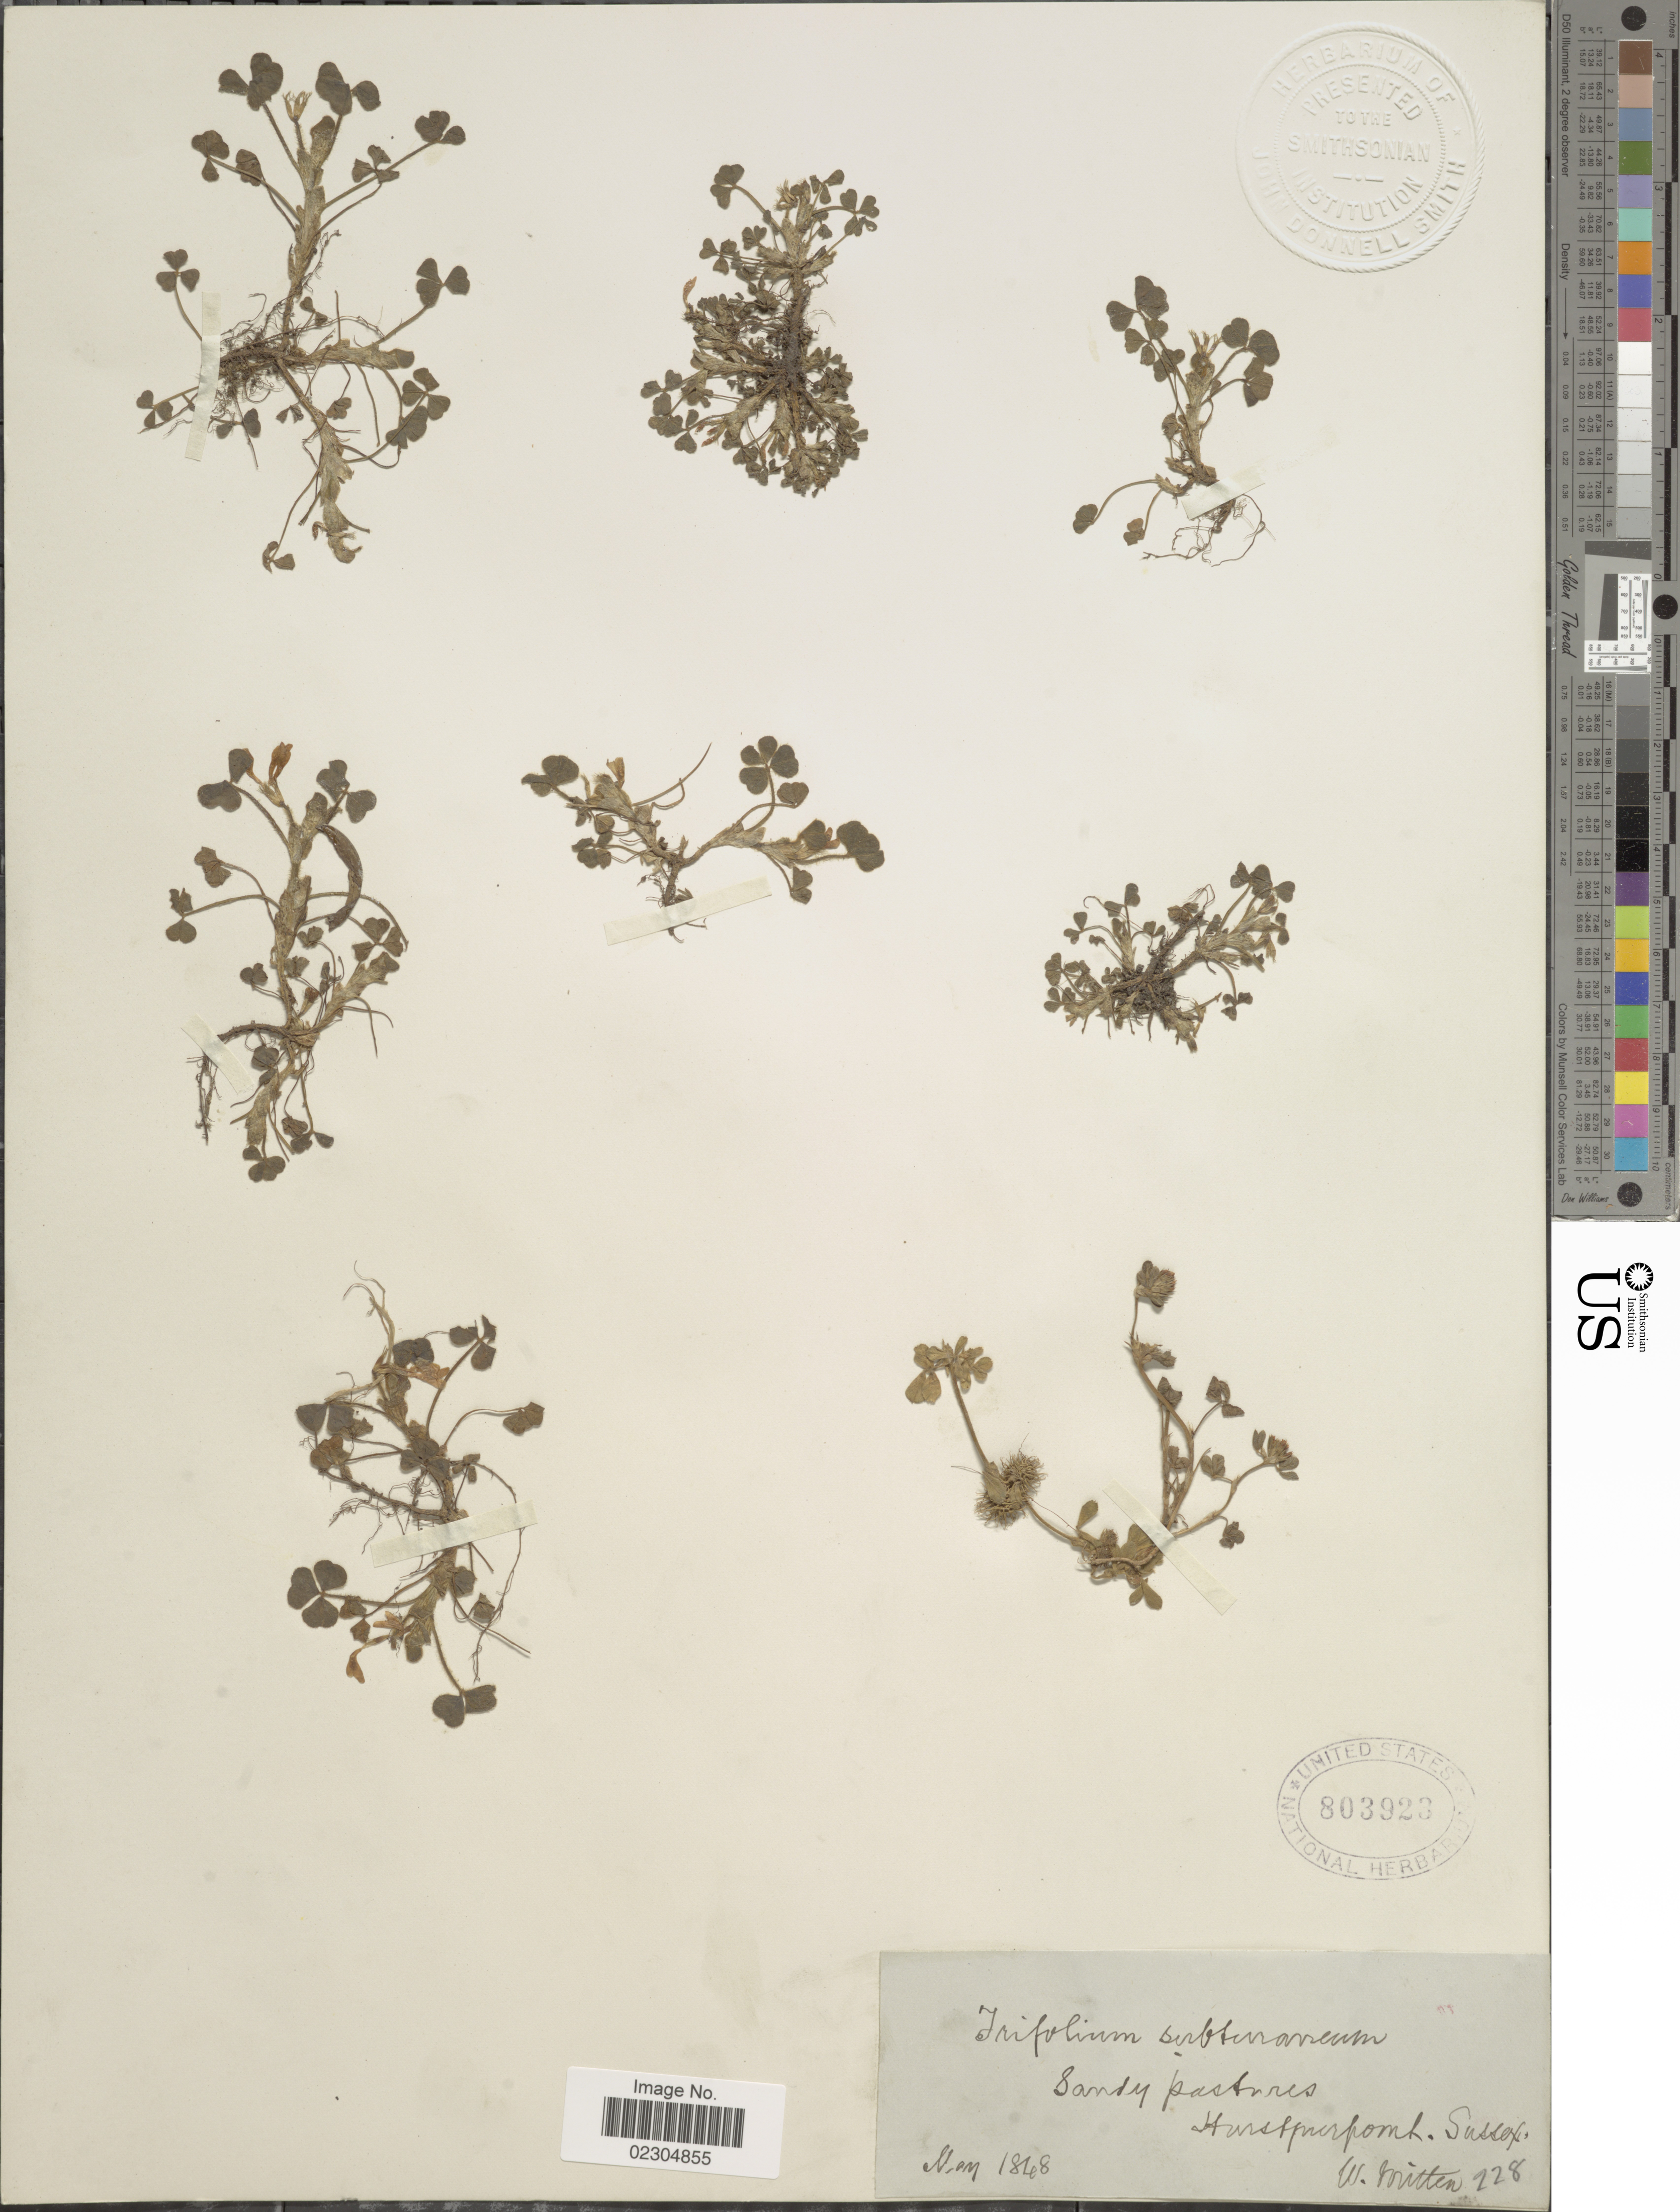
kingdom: Plantae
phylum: Tracheophyta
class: Magnoliopsida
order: Fabales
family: Fabaceae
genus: Trifolium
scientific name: Trifolium subterraneum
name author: L.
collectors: W. Mitten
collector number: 228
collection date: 1848-05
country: United Kingdom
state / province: England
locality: Hurstpierpoint, Sussex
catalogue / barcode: US 803923